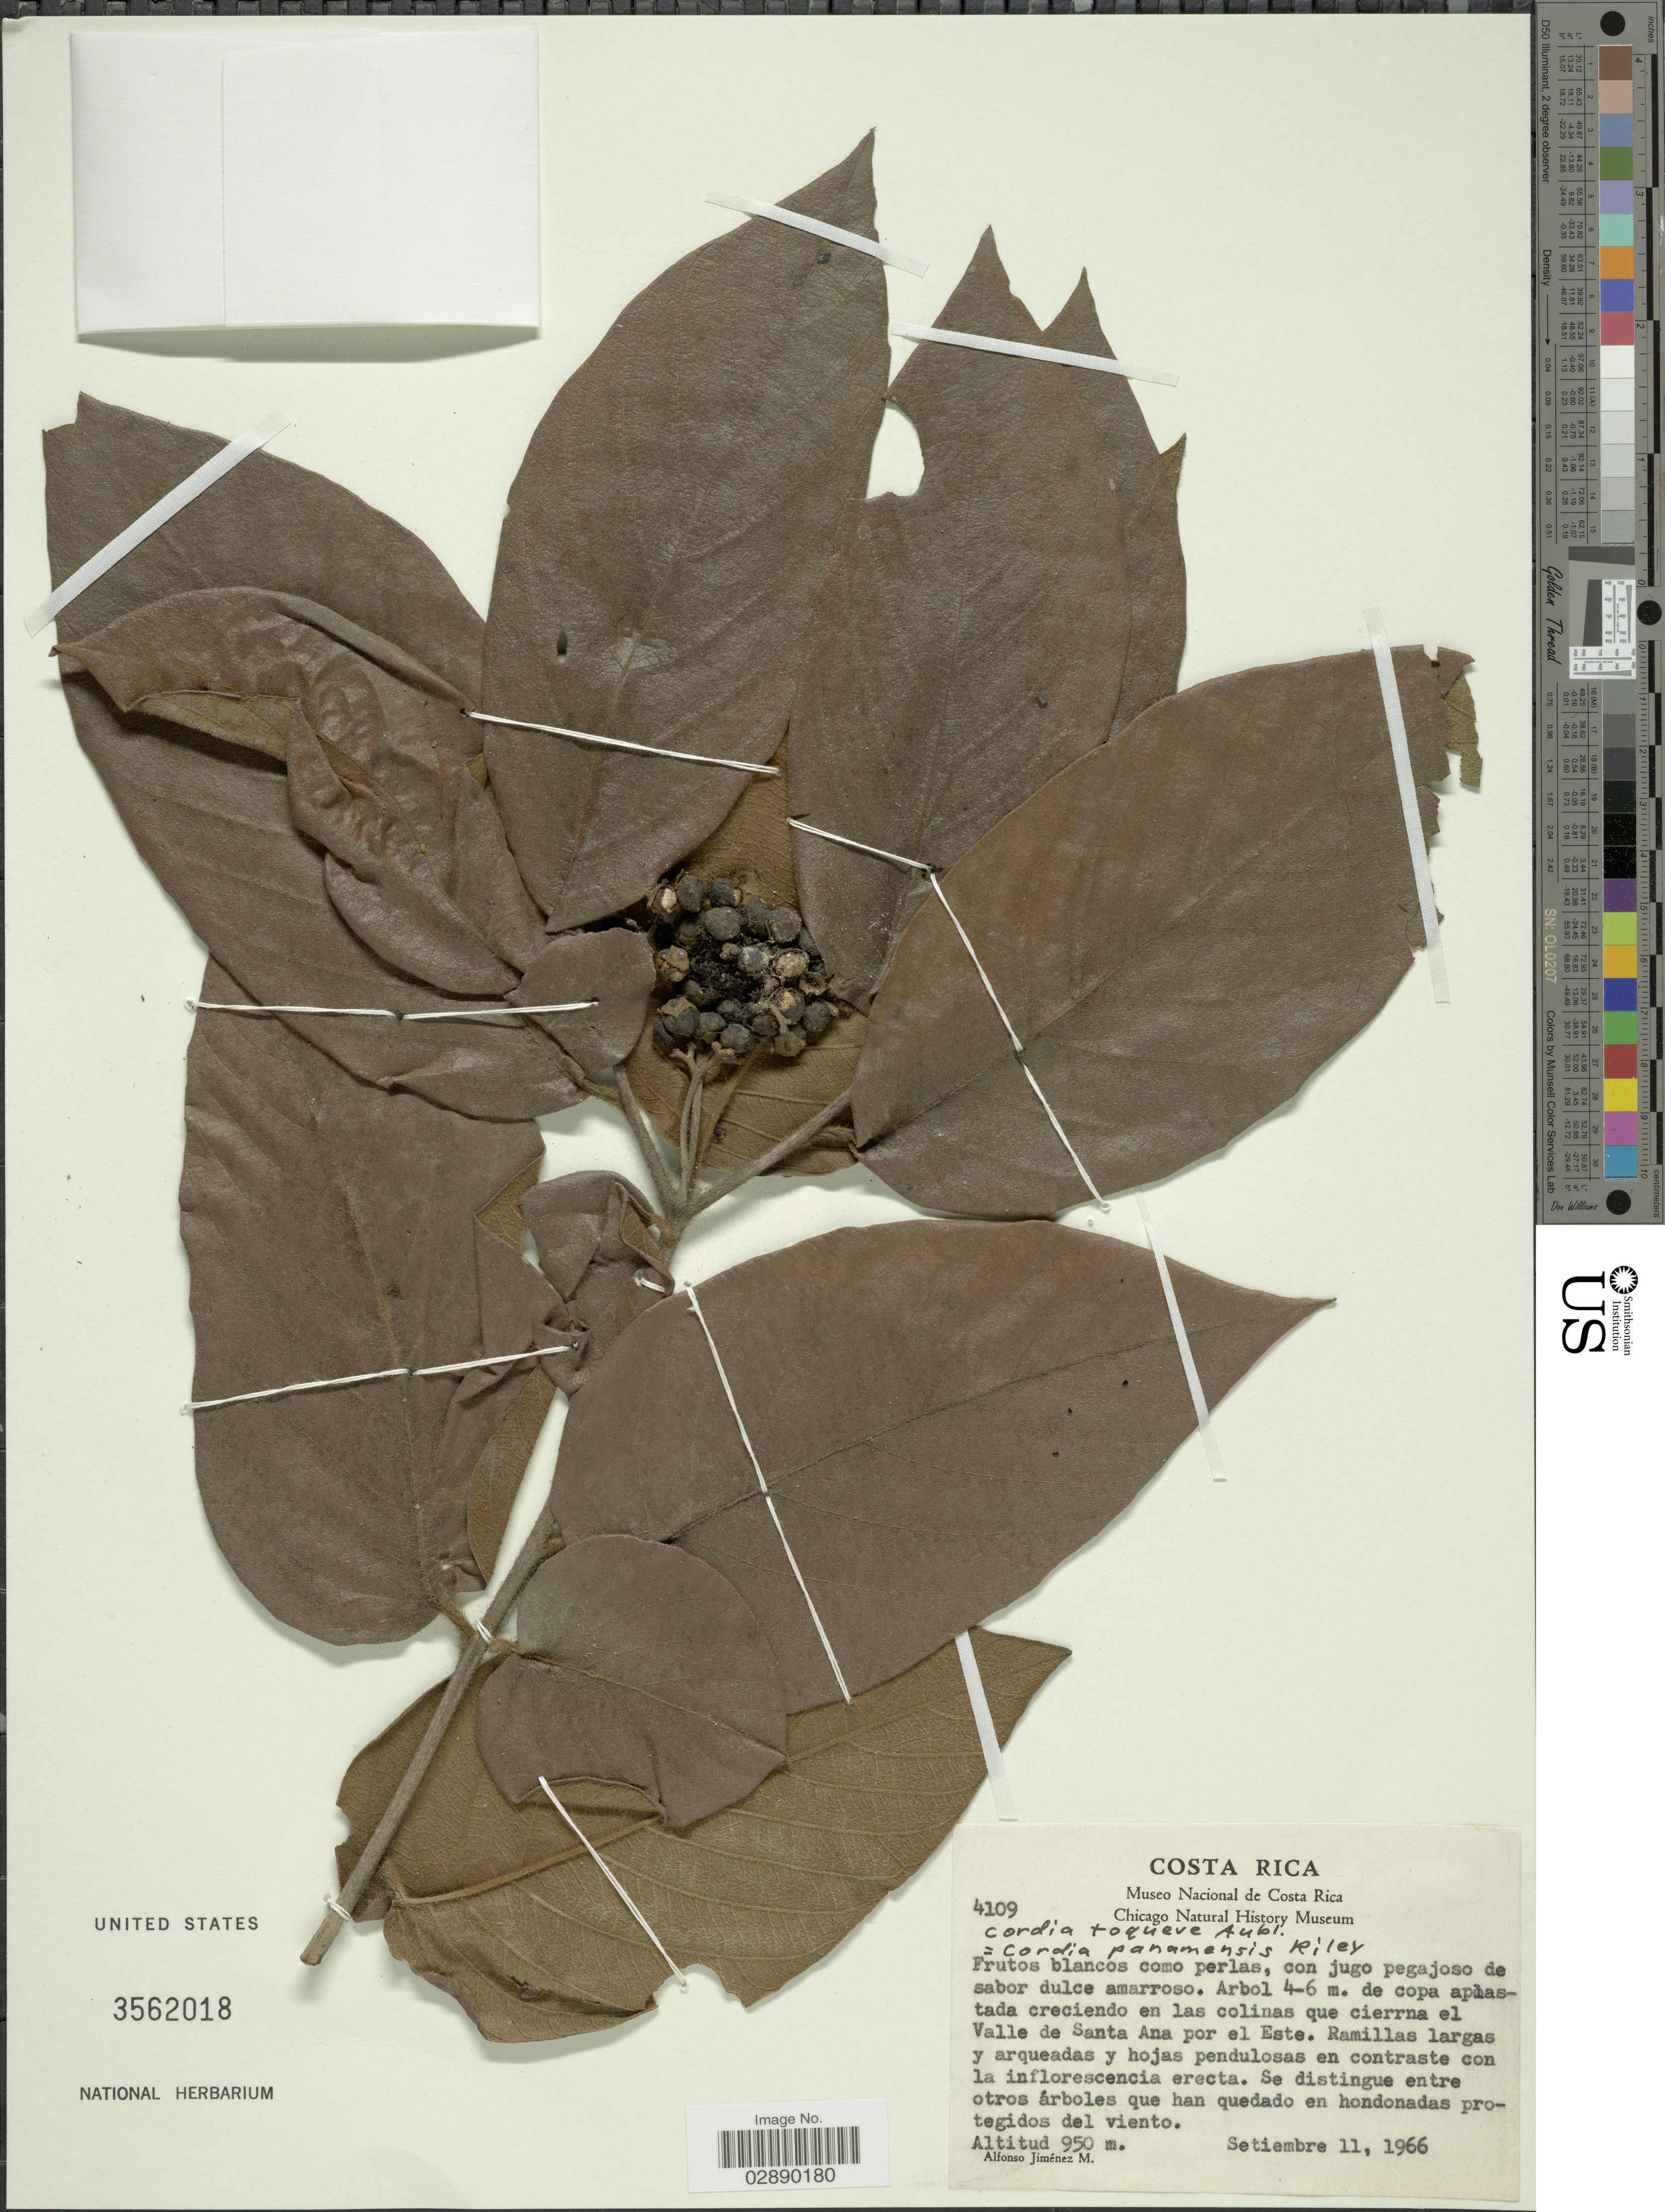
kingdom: Plantae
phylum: Tracheophyta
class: Magnoliopsida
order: Boraginales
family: Cordiaceae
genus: Cordia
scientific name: Cordia toqueve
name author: Aubl.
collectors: A. Jimenez M.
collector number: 4109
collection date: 1966-09-11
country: Costa Rica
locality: Arbol 4-6 m. de copa aplastada creciendo en las colinas que cierrna el Valle de Santa Ana por el Este.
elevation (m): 950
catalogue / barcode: US 3562018